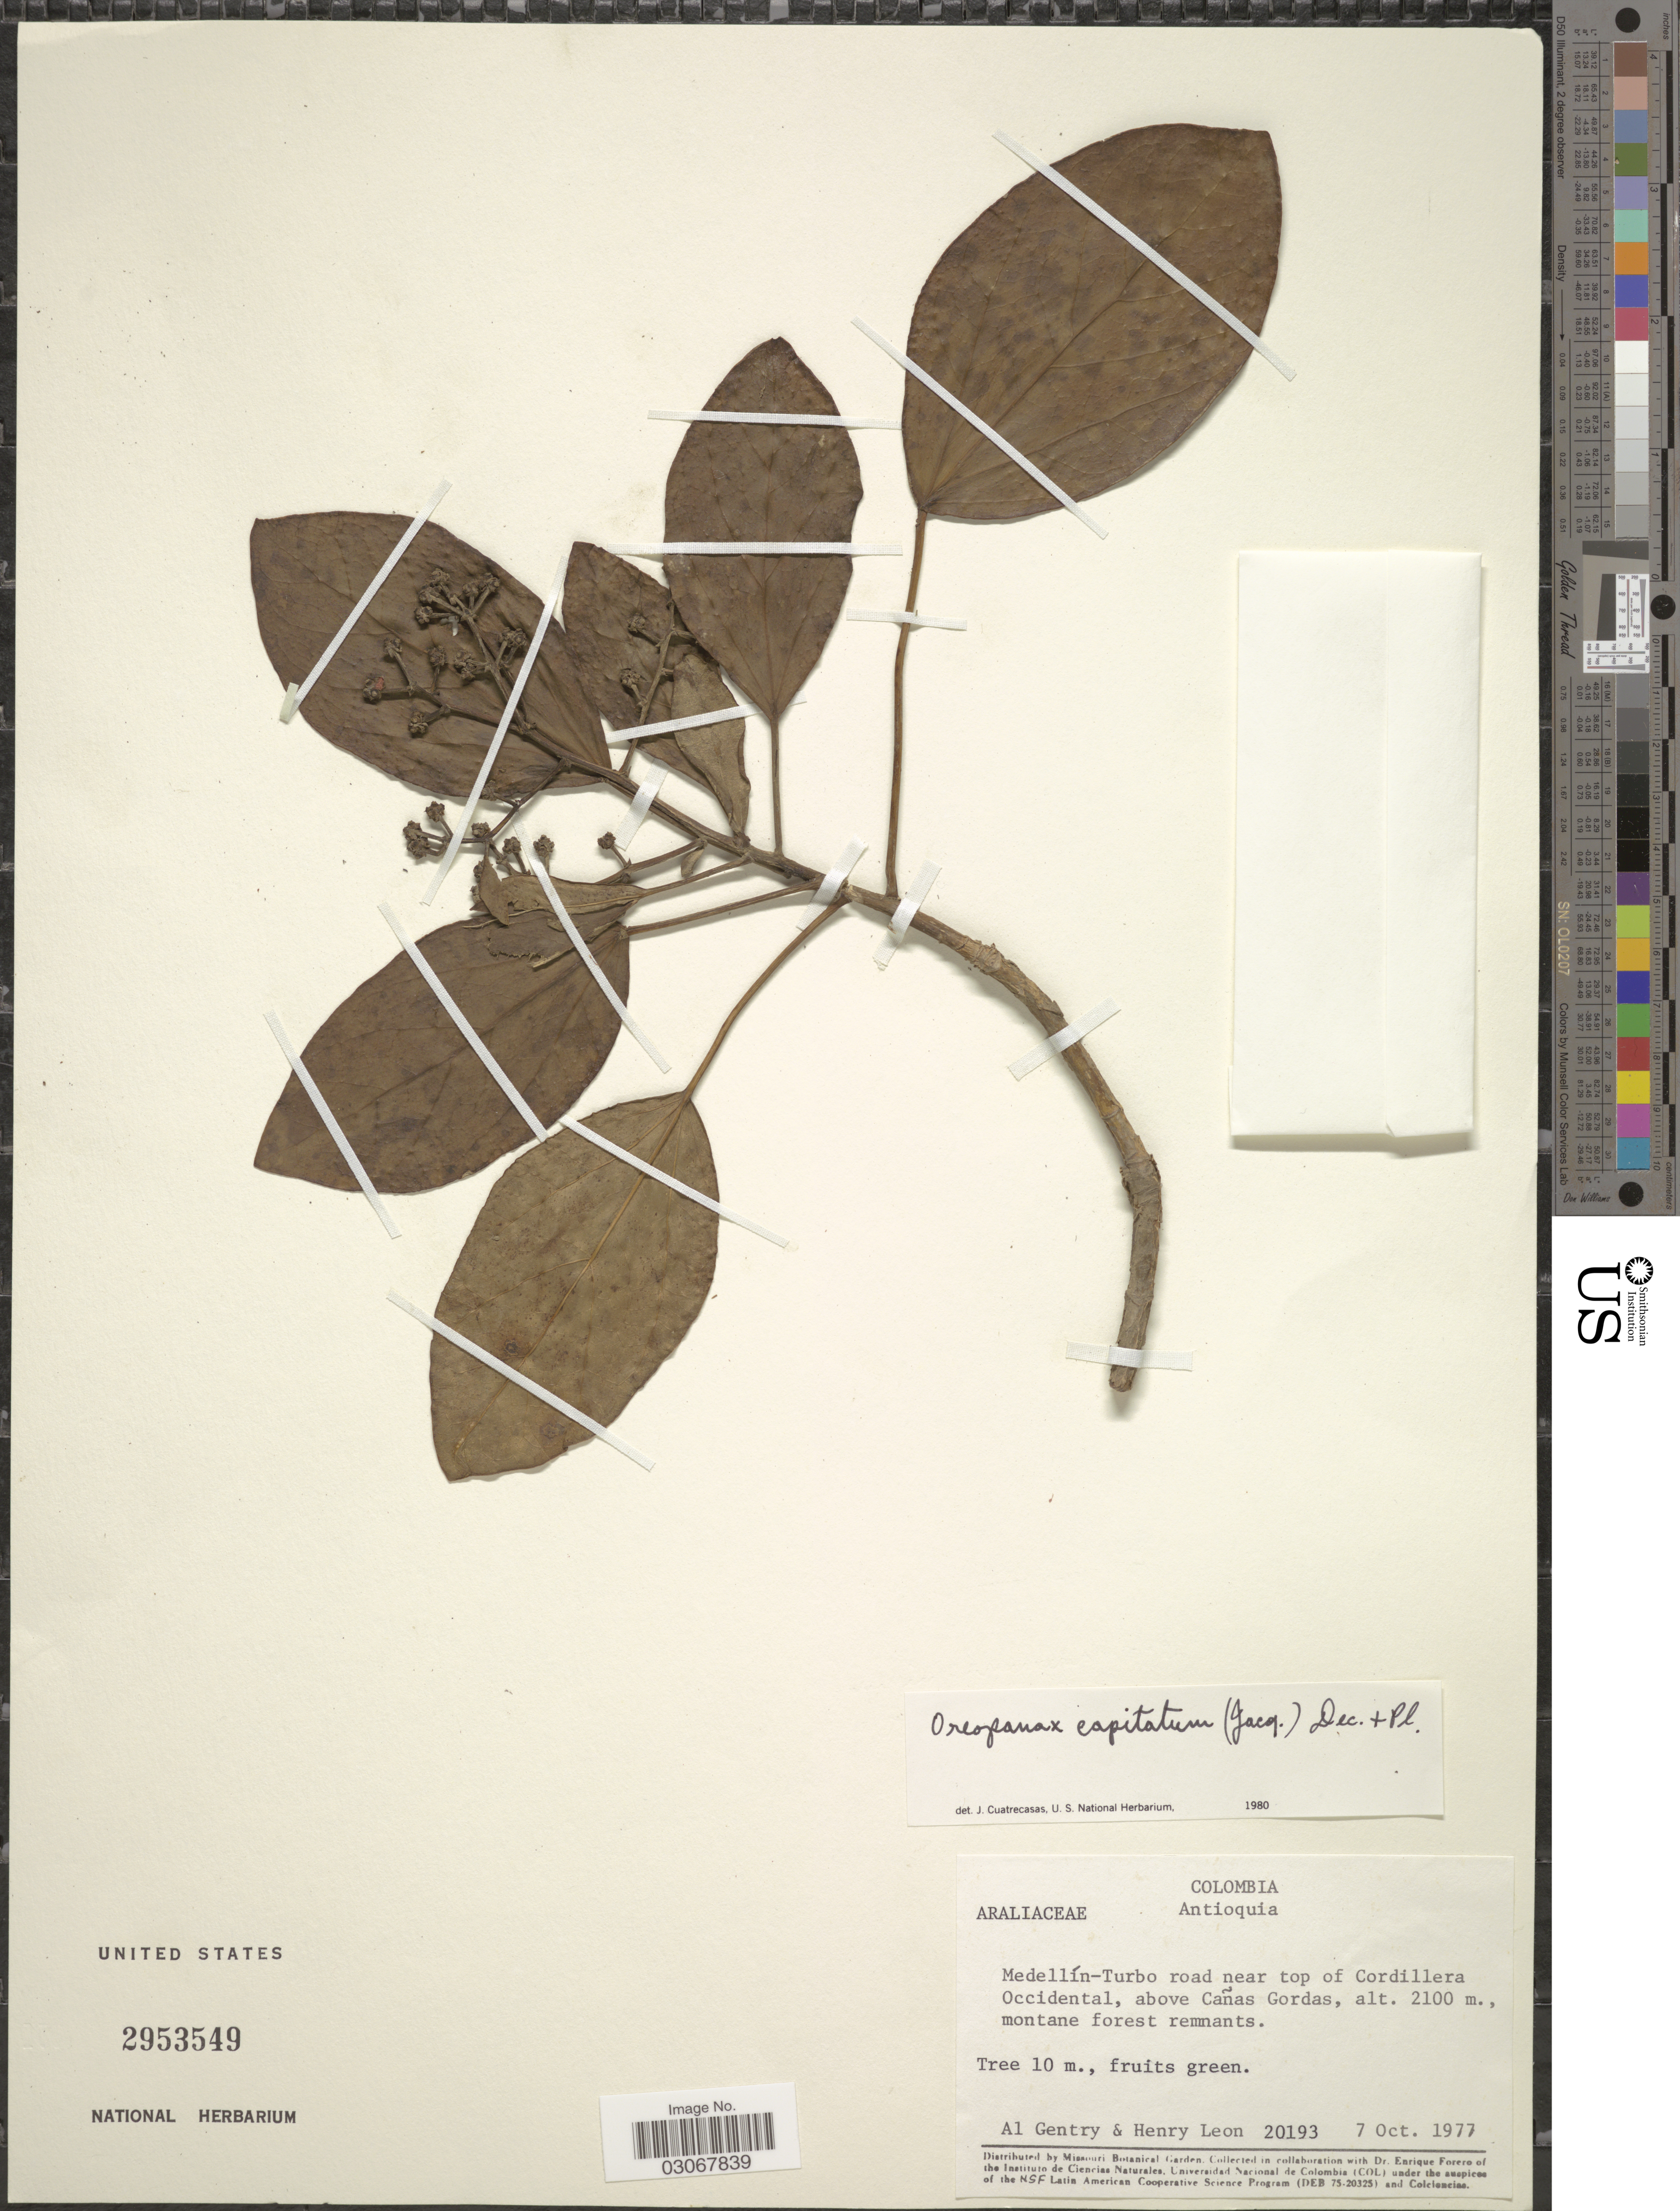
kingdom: Plantae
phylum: Tracheophyta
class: Magnoliopsida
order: Apiales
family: Araliaceae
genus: Oreopanax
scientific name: Oreopanax capitatus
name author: (Jacq.) Decne. & Planch.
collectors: A. H. Gentry & Henry Leon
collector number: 20193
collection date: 1977-10-07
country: Colombia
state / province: Antioquia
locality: Medellín-Turbo road near top of Cordillera Occidental, above Cañas Gordas.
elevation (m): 2100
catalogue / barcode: US 2953549